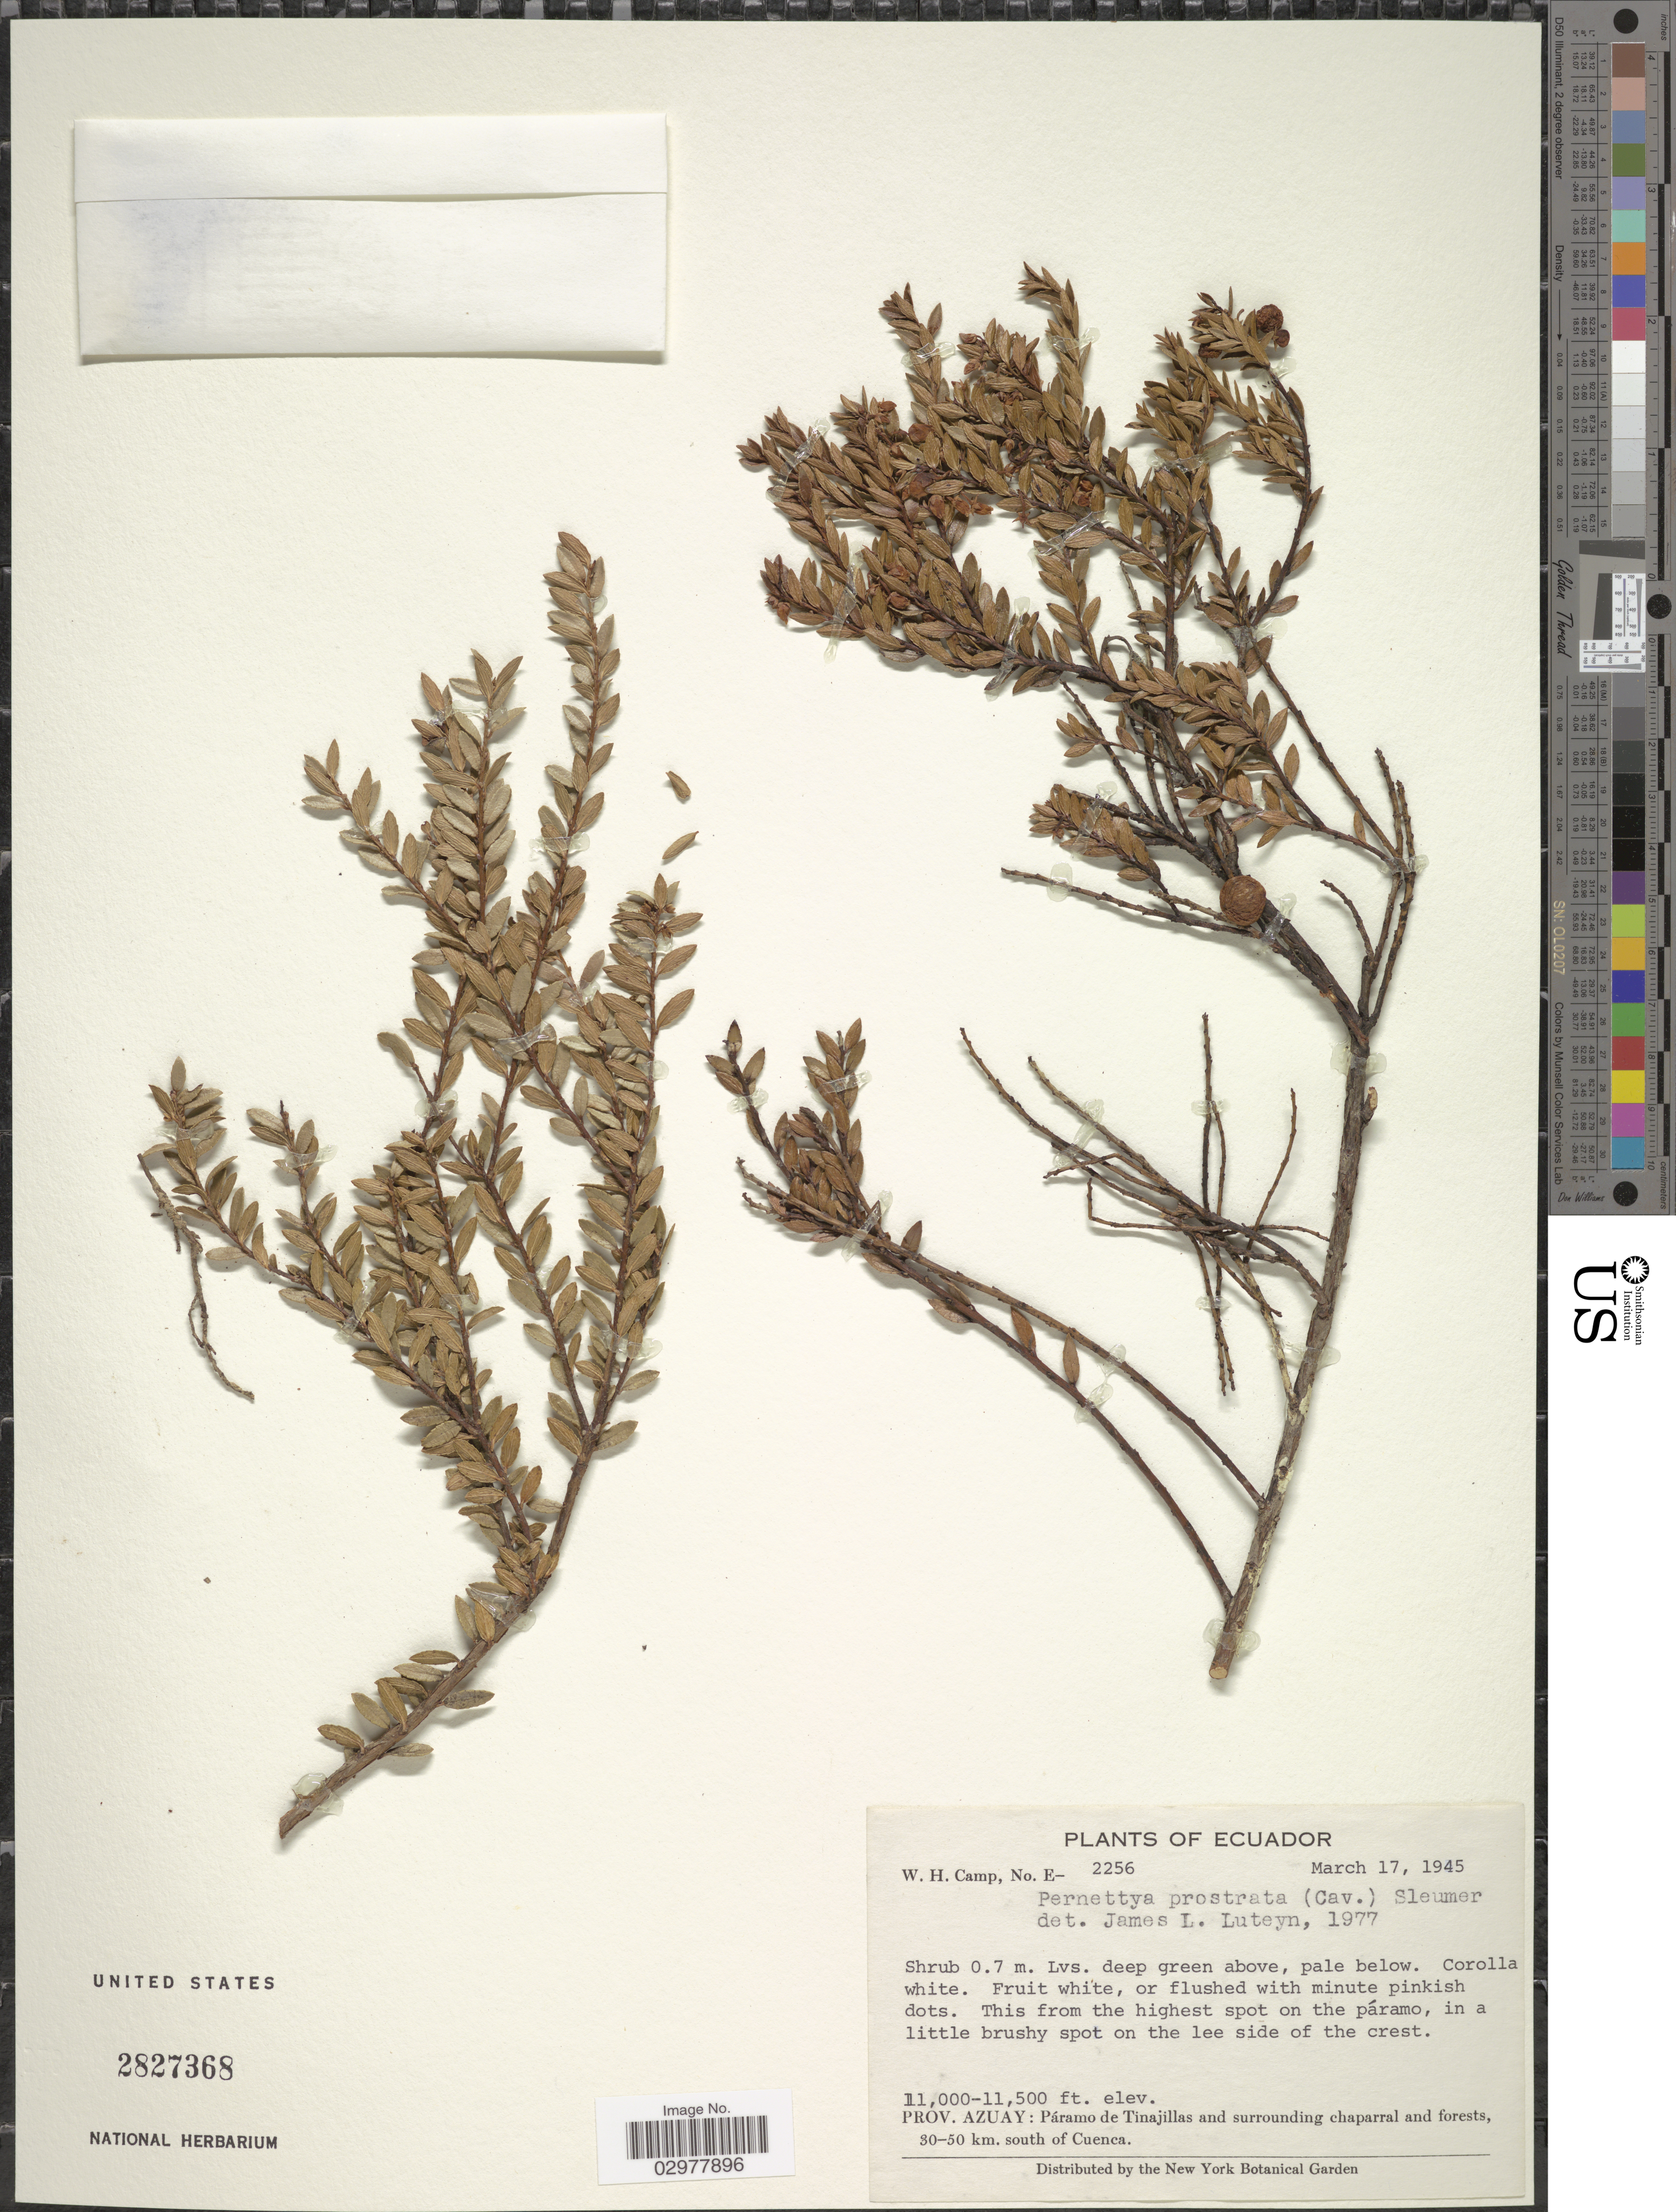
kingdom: Plantae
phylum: Tracheophyta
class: Magnoliopsida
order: Ericales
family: Ericaceae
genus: Pernettya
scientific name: Pernettya prostrata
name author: (Cav.) DC.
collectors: W. H. Camp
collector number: E-2256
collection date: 1945-03-17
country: Ecuador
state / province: Azuay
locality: Páramo de Tinajillas and surrounding chaparral and forests, 30-50 km. south of Cuenca.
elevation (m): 3353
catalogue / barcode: US 2827368